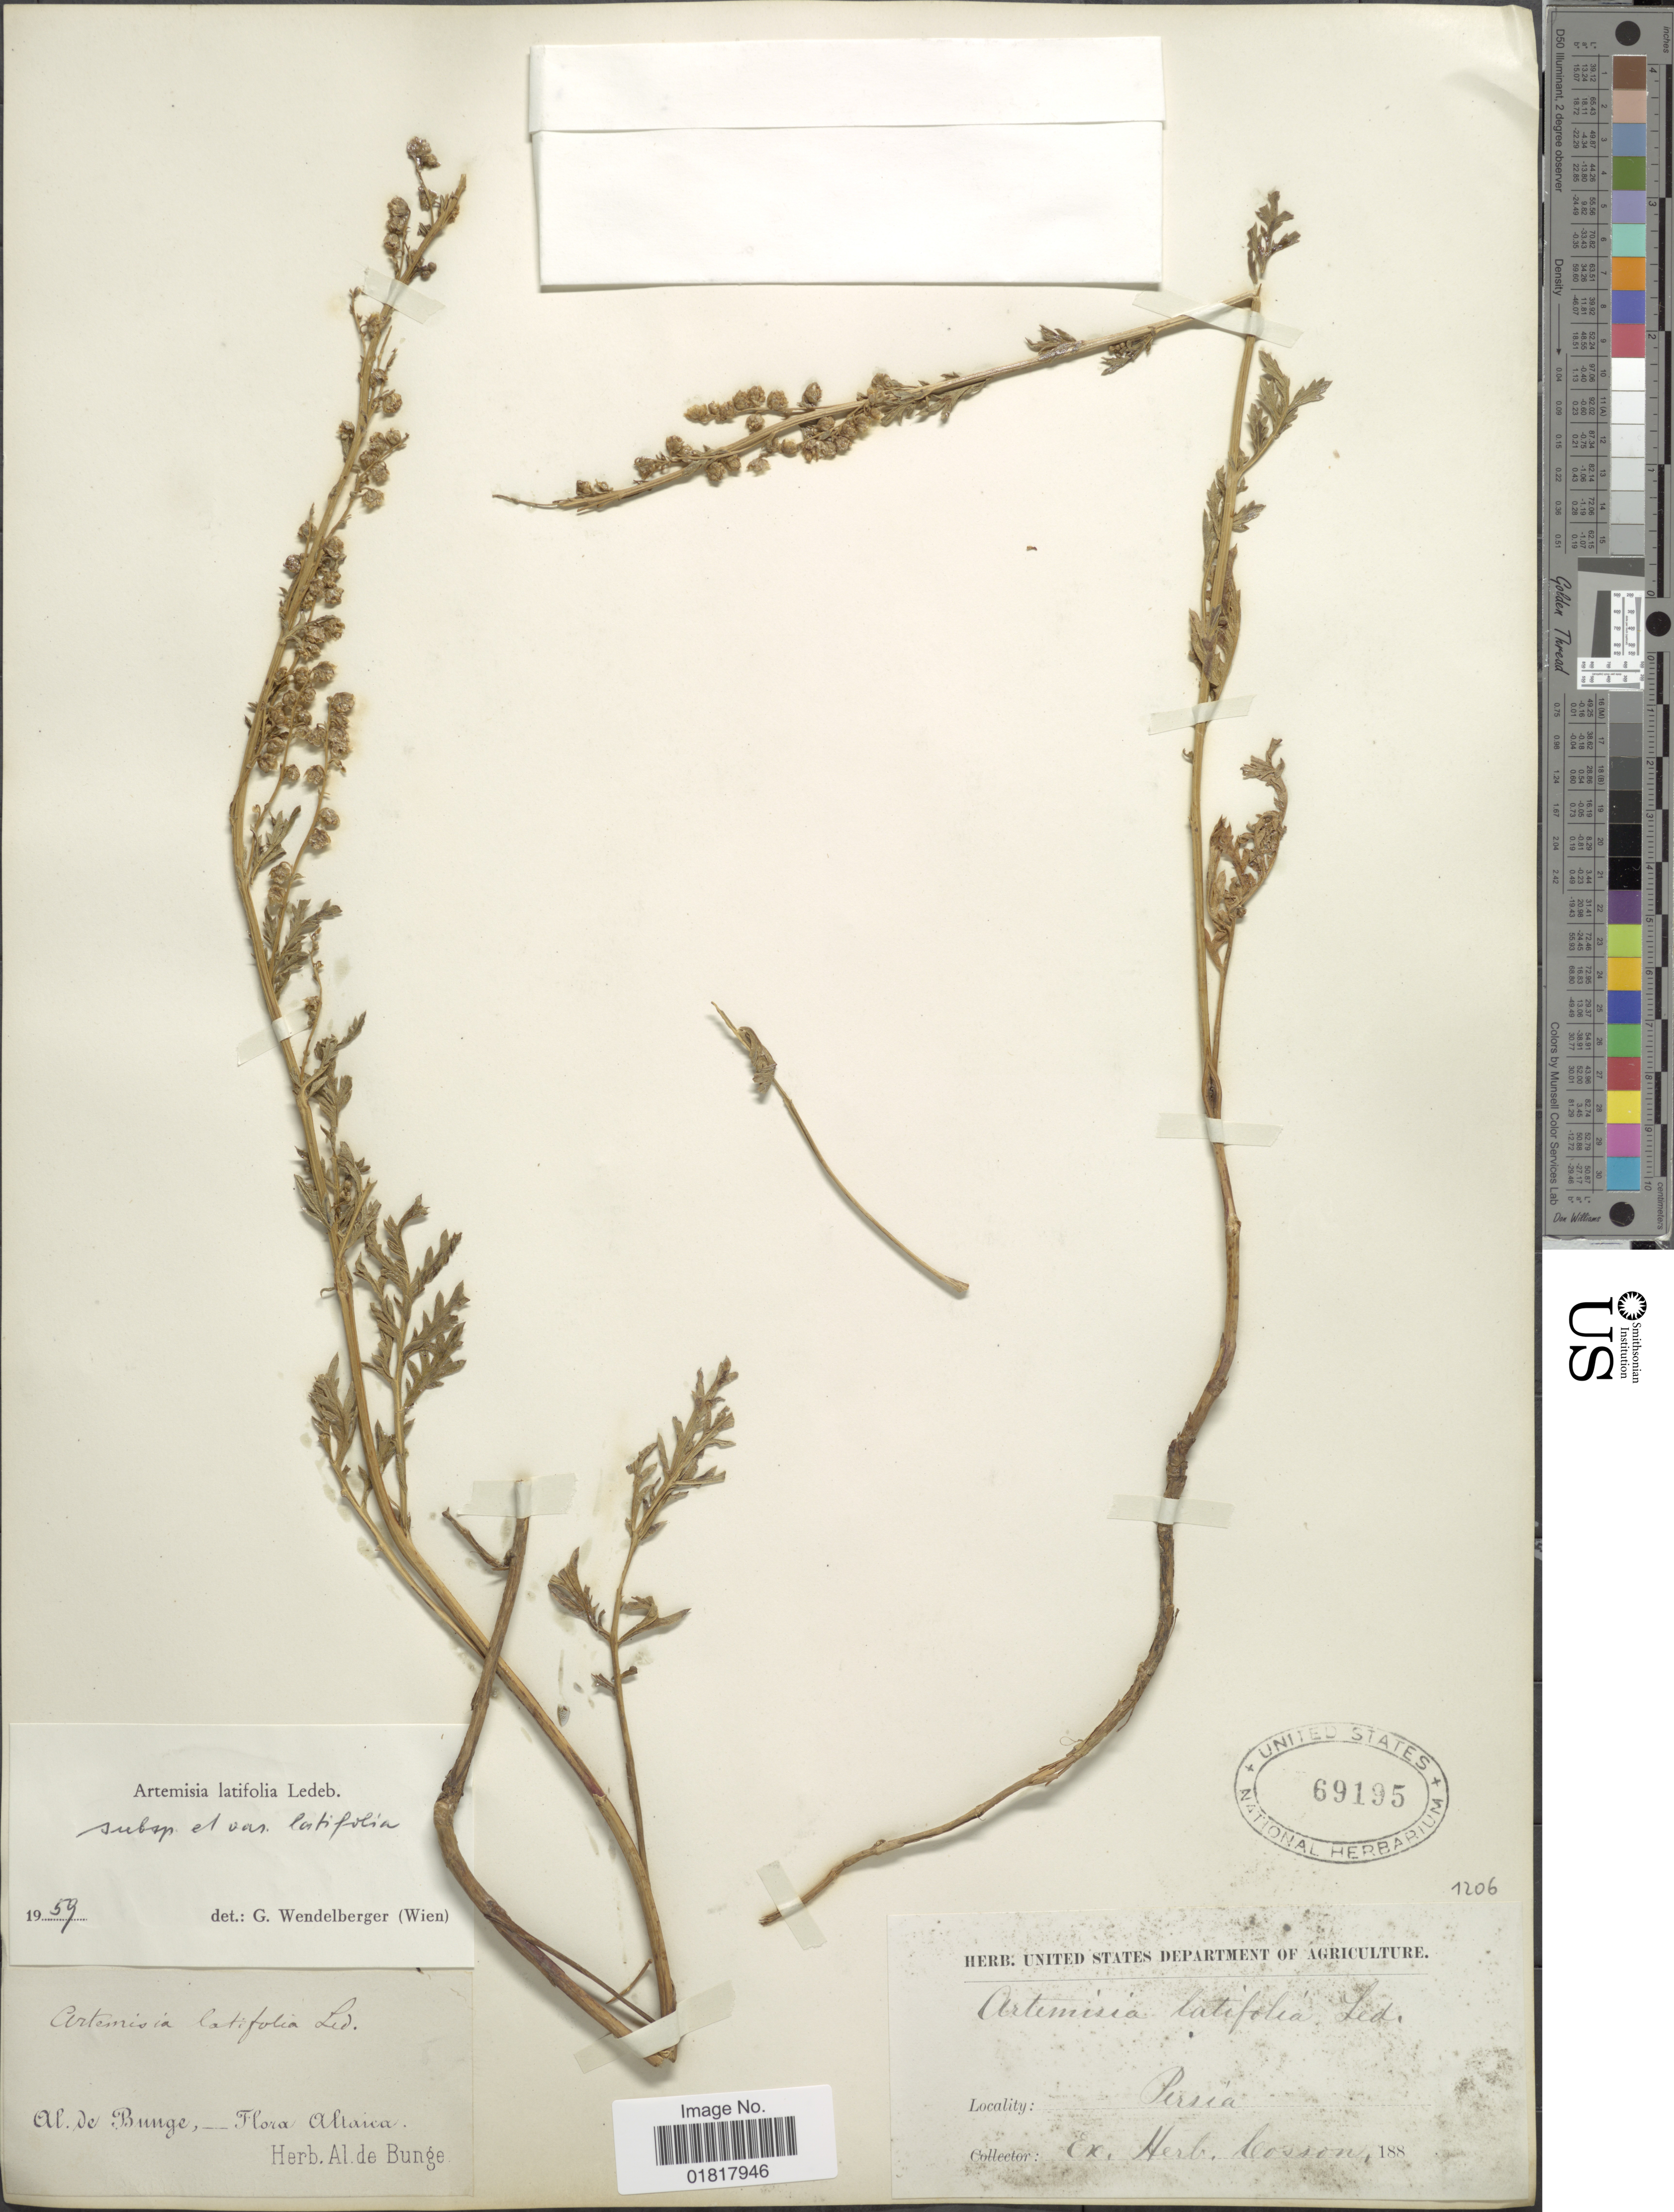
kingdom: Plantae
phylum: Tracheophyta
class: Magnoliopsida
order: Asterales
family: Asteraceae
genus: Artemisia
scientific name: Artemisia latifolia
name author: Ledeb.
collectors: A. de Bunge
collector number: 1206?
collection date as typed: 188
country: Iran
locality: Altaica, Persia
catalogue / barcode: US 69195